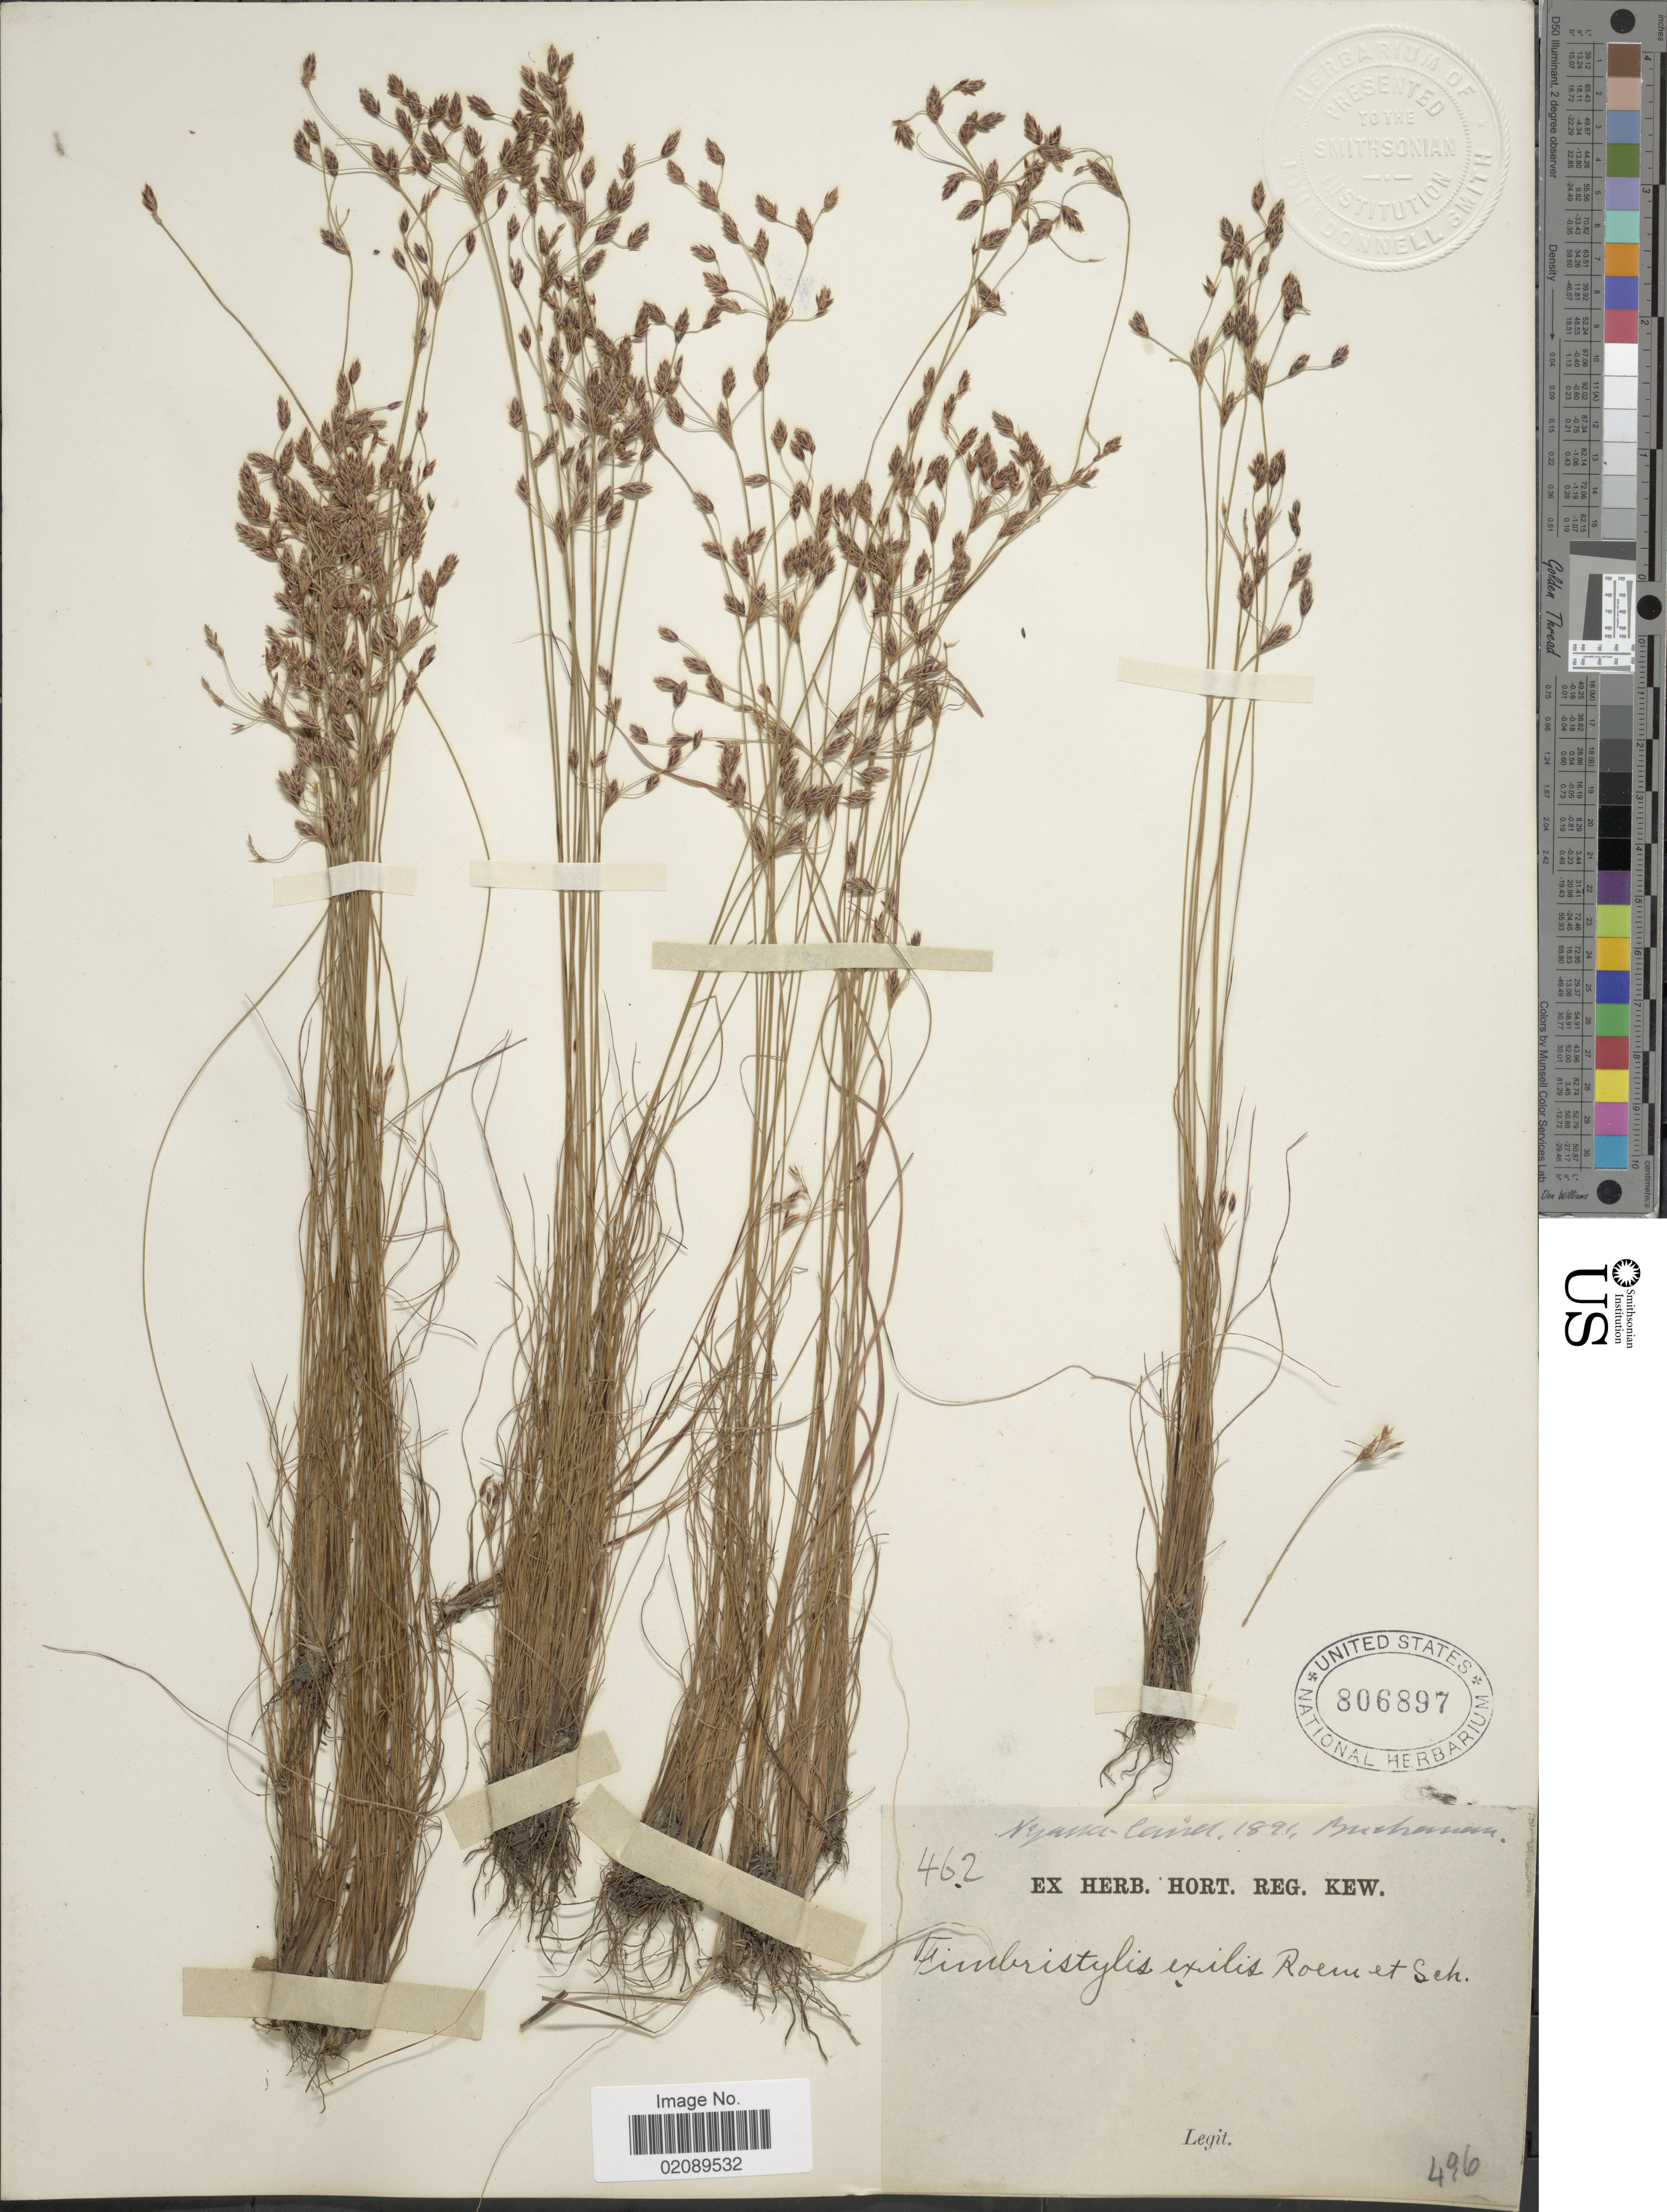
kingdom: Plantae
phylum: Tracheophyta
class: Liliopsida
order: Poales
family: Cyperaceae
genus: Bulbostylis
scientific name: Bulbostylis hispidula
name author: (Vahl) R.W. Haines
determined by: Strong, Mark T., (BOT), Smithsonian Institution - National Museum of Natural History (UNITED STATES)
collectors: -. Buchanan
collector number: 496/462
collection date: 1891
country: Malawi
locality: Nyasa-land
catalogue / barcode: US 806897